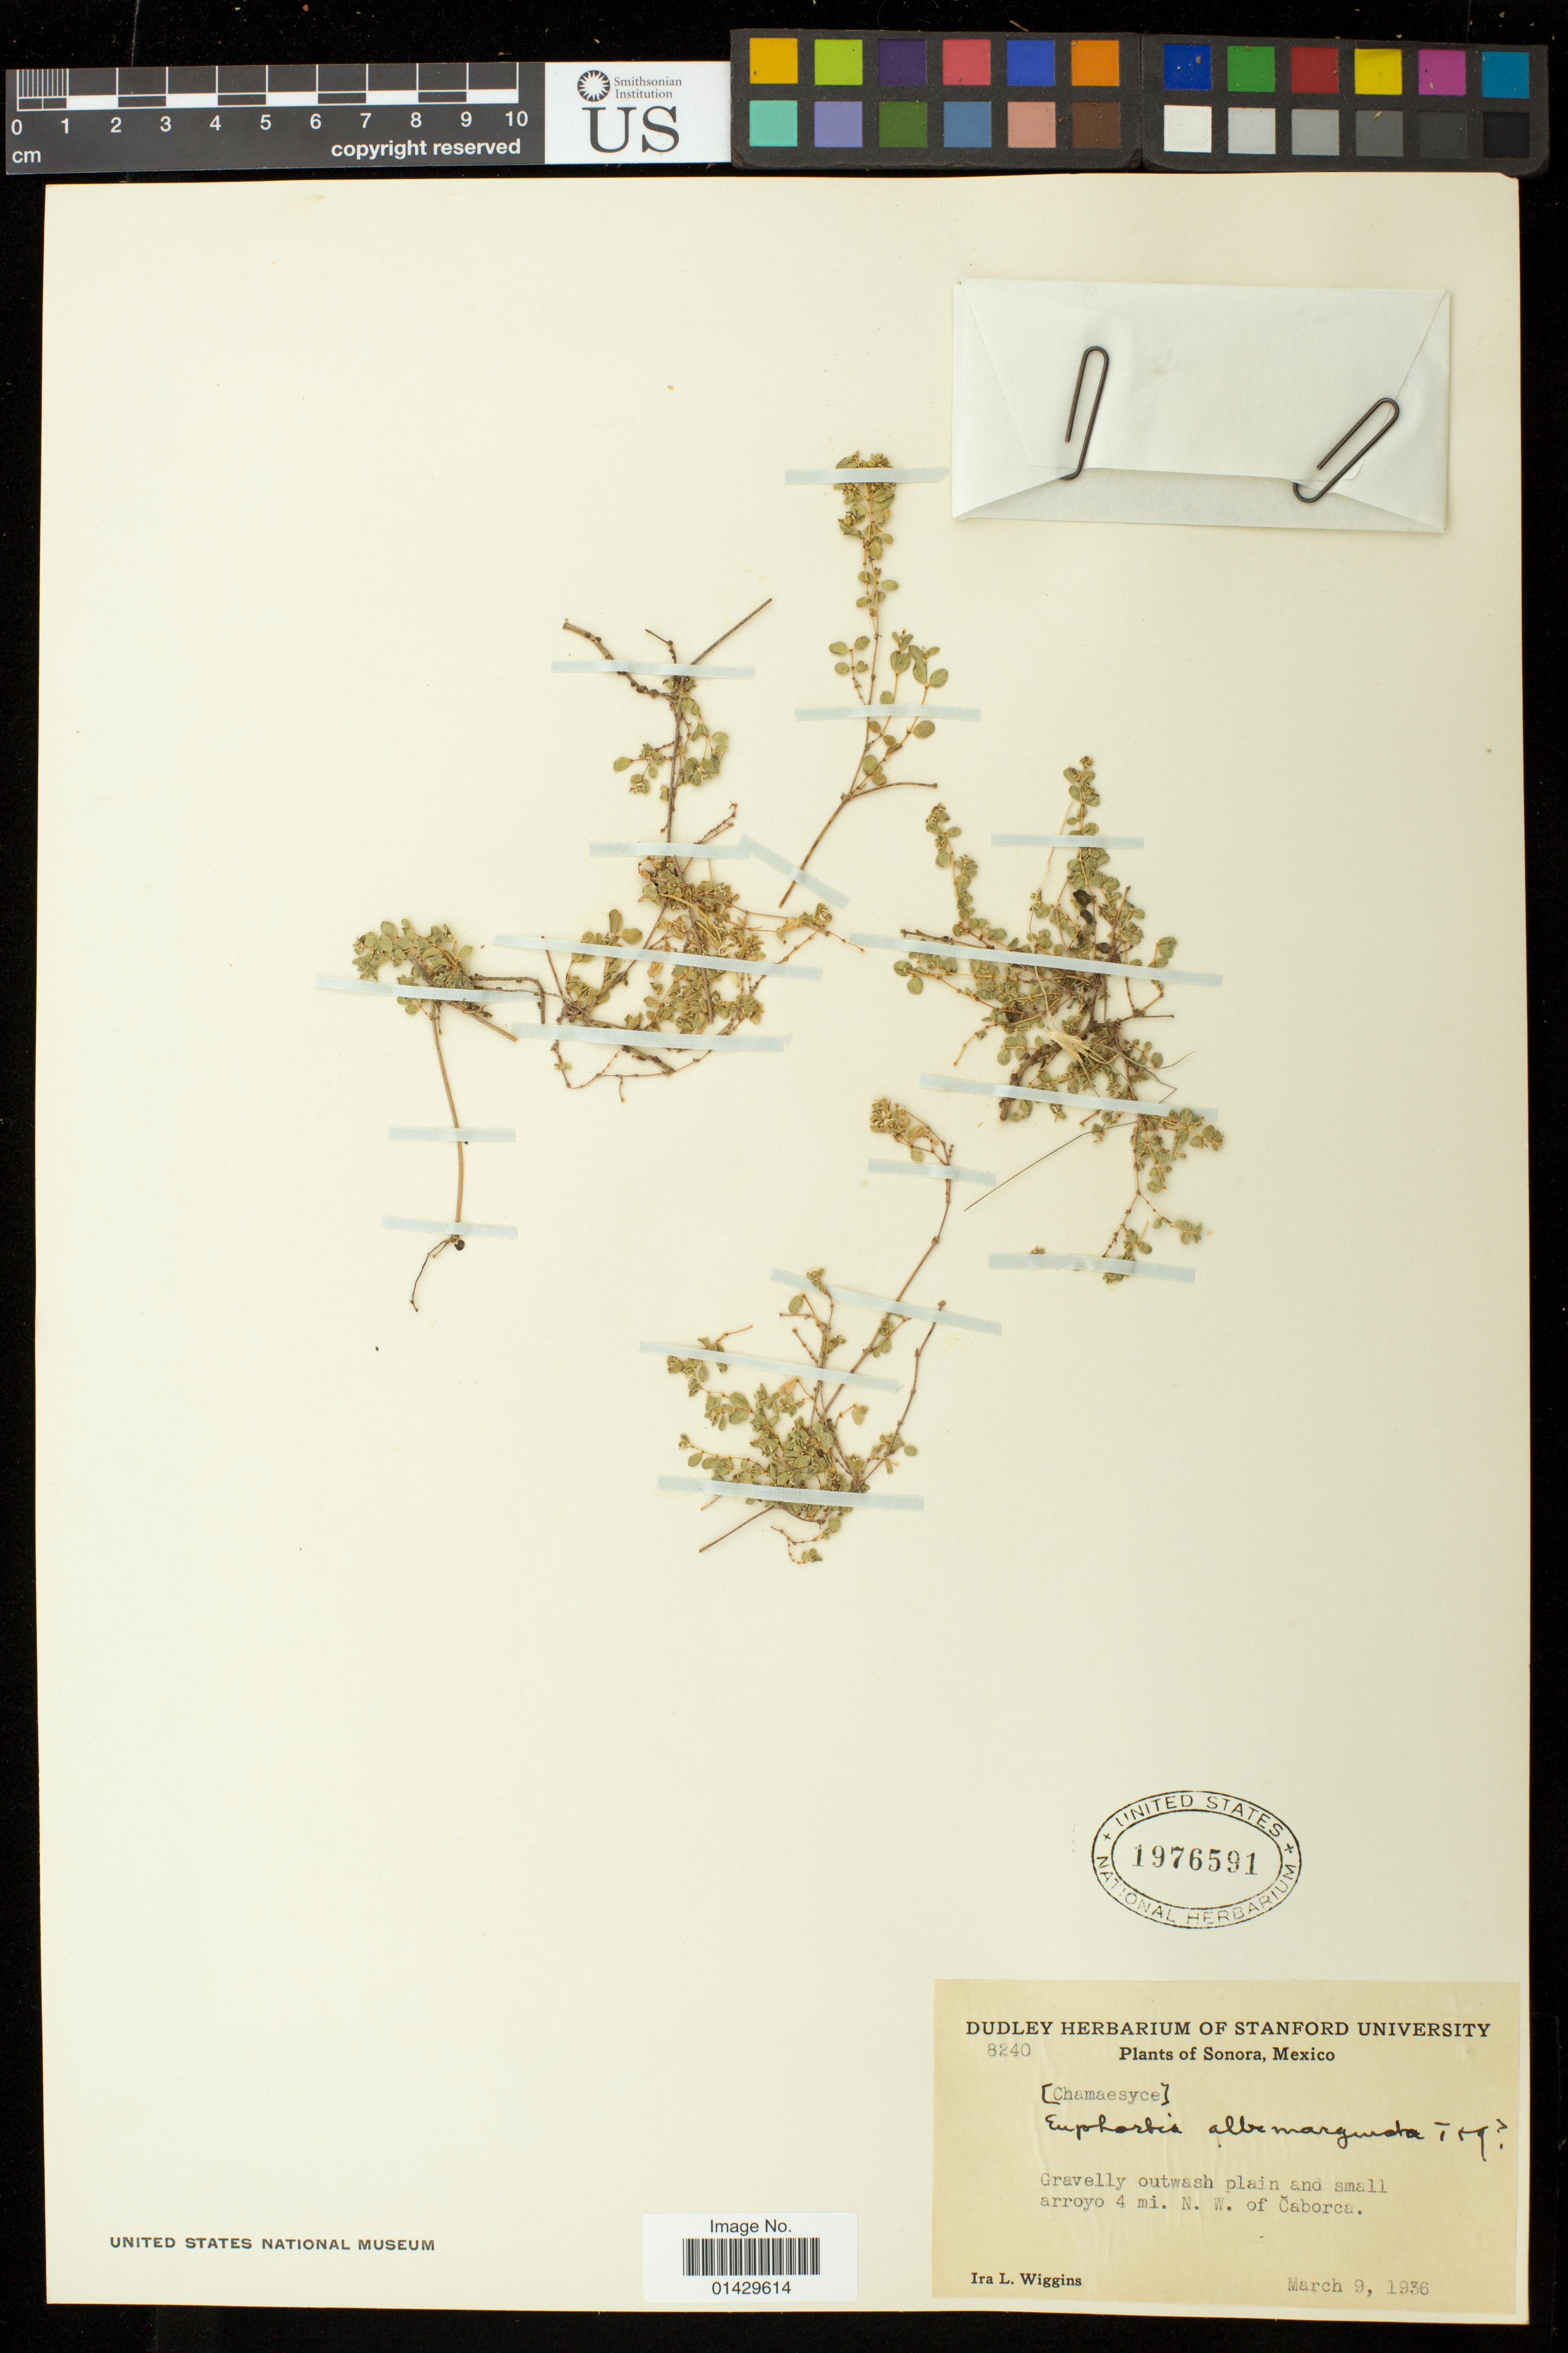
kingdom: Plantae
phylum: Tracheophyta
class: Magnoliopsida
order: Malpighiales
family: Euphorbiaceae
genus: Euphorbia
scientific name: Euphorbia albomarginata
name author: Torr. & A. Gray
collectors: I. L. Wiggins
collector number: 8240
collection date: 1936-03-09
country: Mexico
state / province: Sonora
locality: Gravelly outwash plain and small arroyo. 4 mi N.W. of Caborca.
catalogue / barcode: US 1976591